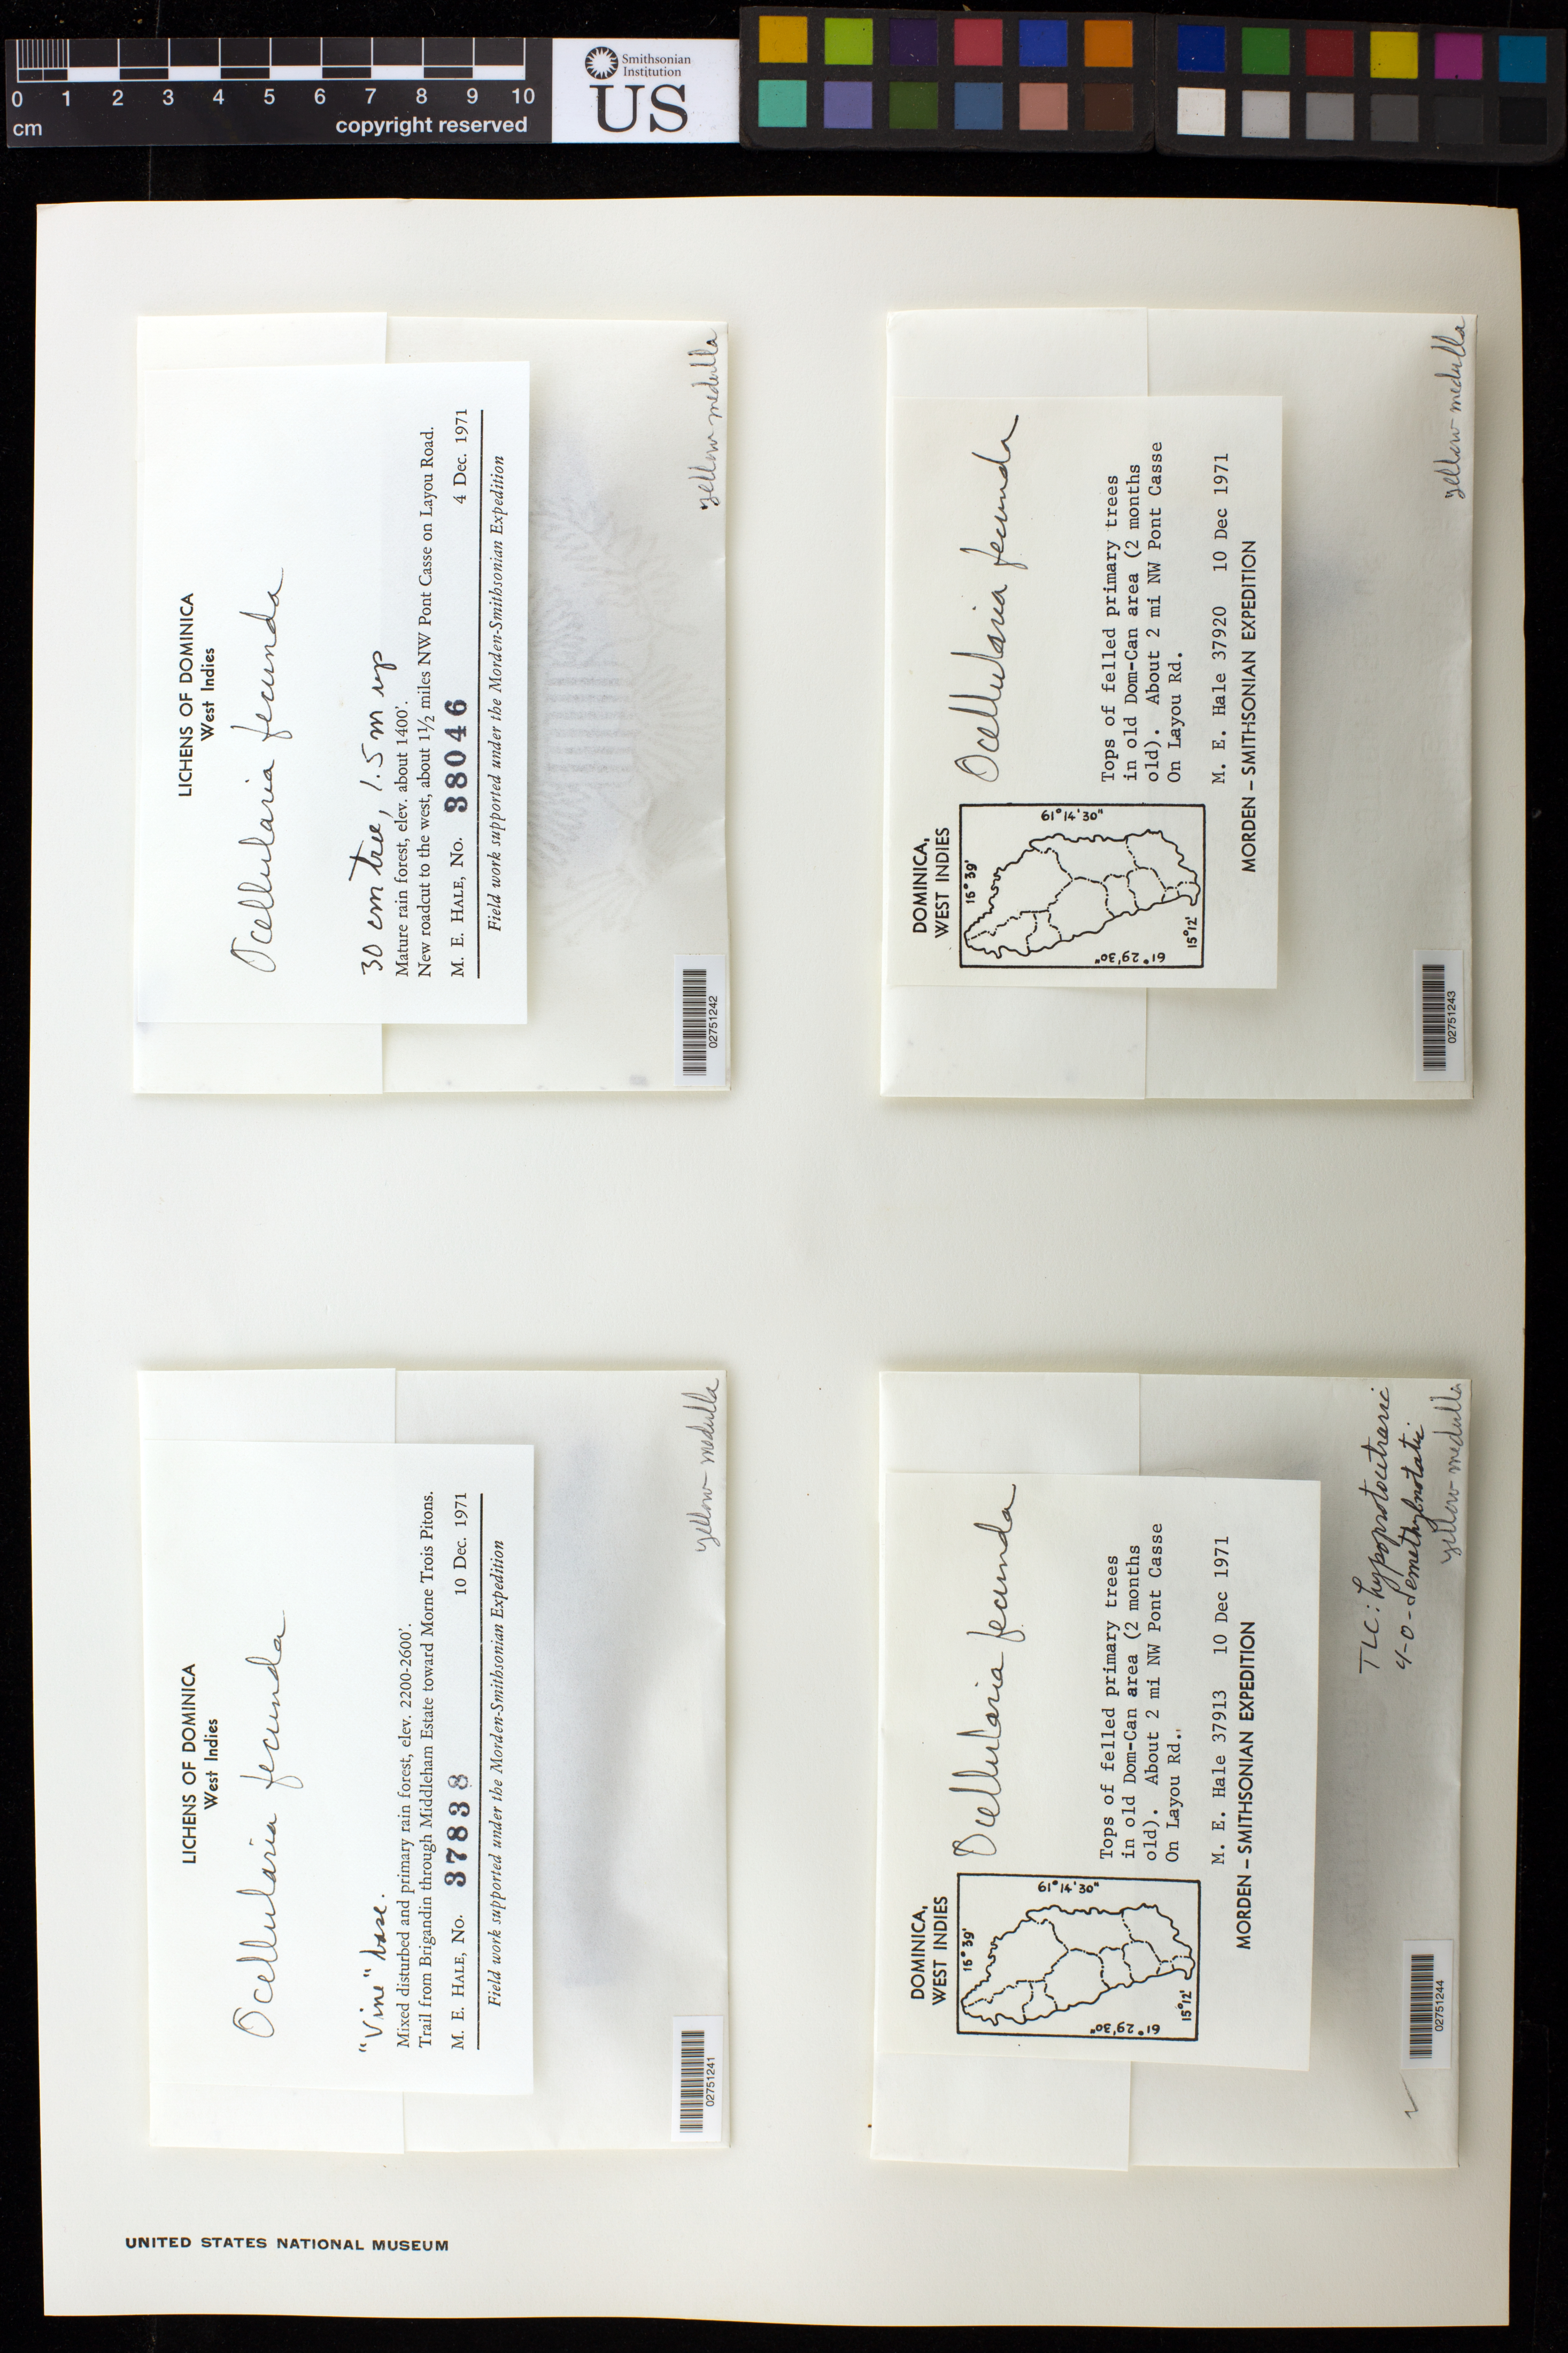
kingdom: Fungi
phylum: Ascomycota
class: Lecanoromycetes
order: Ostropales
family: Graphidaceae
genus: Ocellularia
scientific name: Ocellularia fecunda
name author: (Vain.) Hale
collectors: M. Hale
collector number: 37838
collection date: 1971-12-10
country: Dominica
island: Dominica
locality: Trail from Brigandin through Middleham Estate toward Morne Trois Pitons